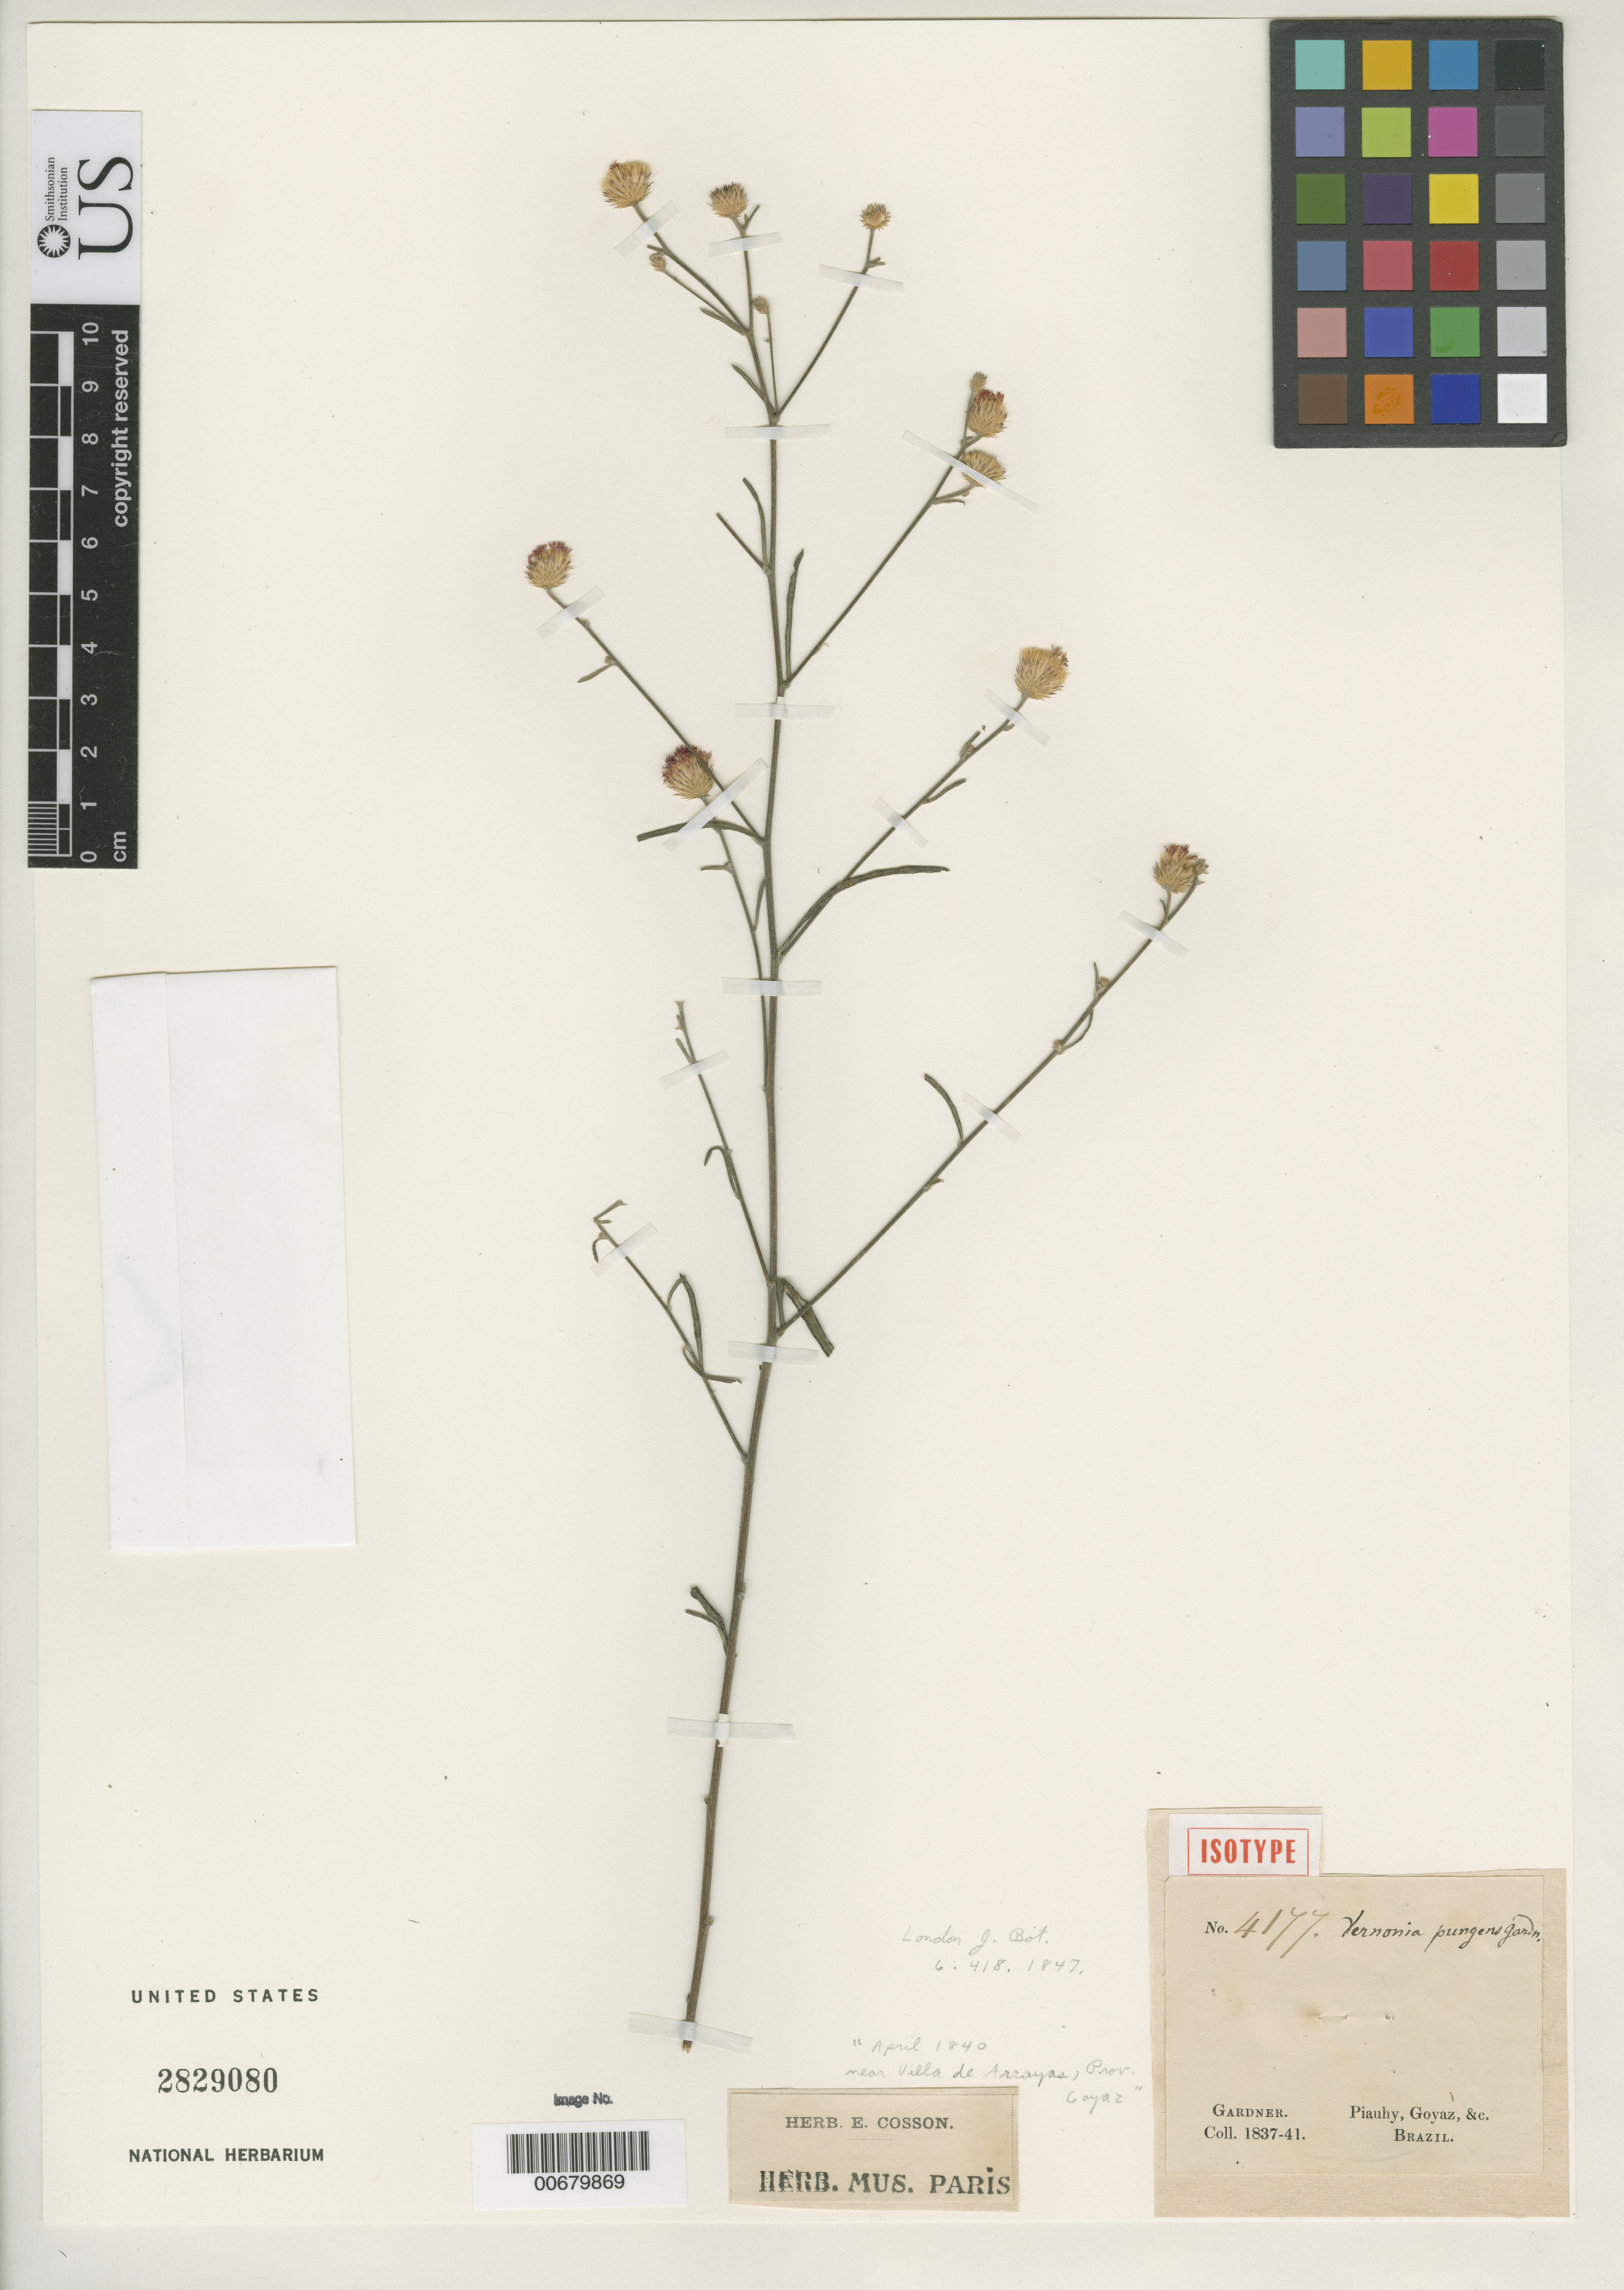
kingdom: Plantae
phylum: Tracheophyta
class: Magnoliopsida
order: Asterales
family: Asteraceae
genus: Vernonia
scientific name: Vernonia pungens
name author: Gardner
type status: Isotype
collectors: G. Gardner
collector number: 4177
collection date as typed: Apr 1840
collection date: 1840-04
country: Brazil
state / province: Goiás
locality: Near Villa de Arrayas.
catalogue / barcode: US 2829080